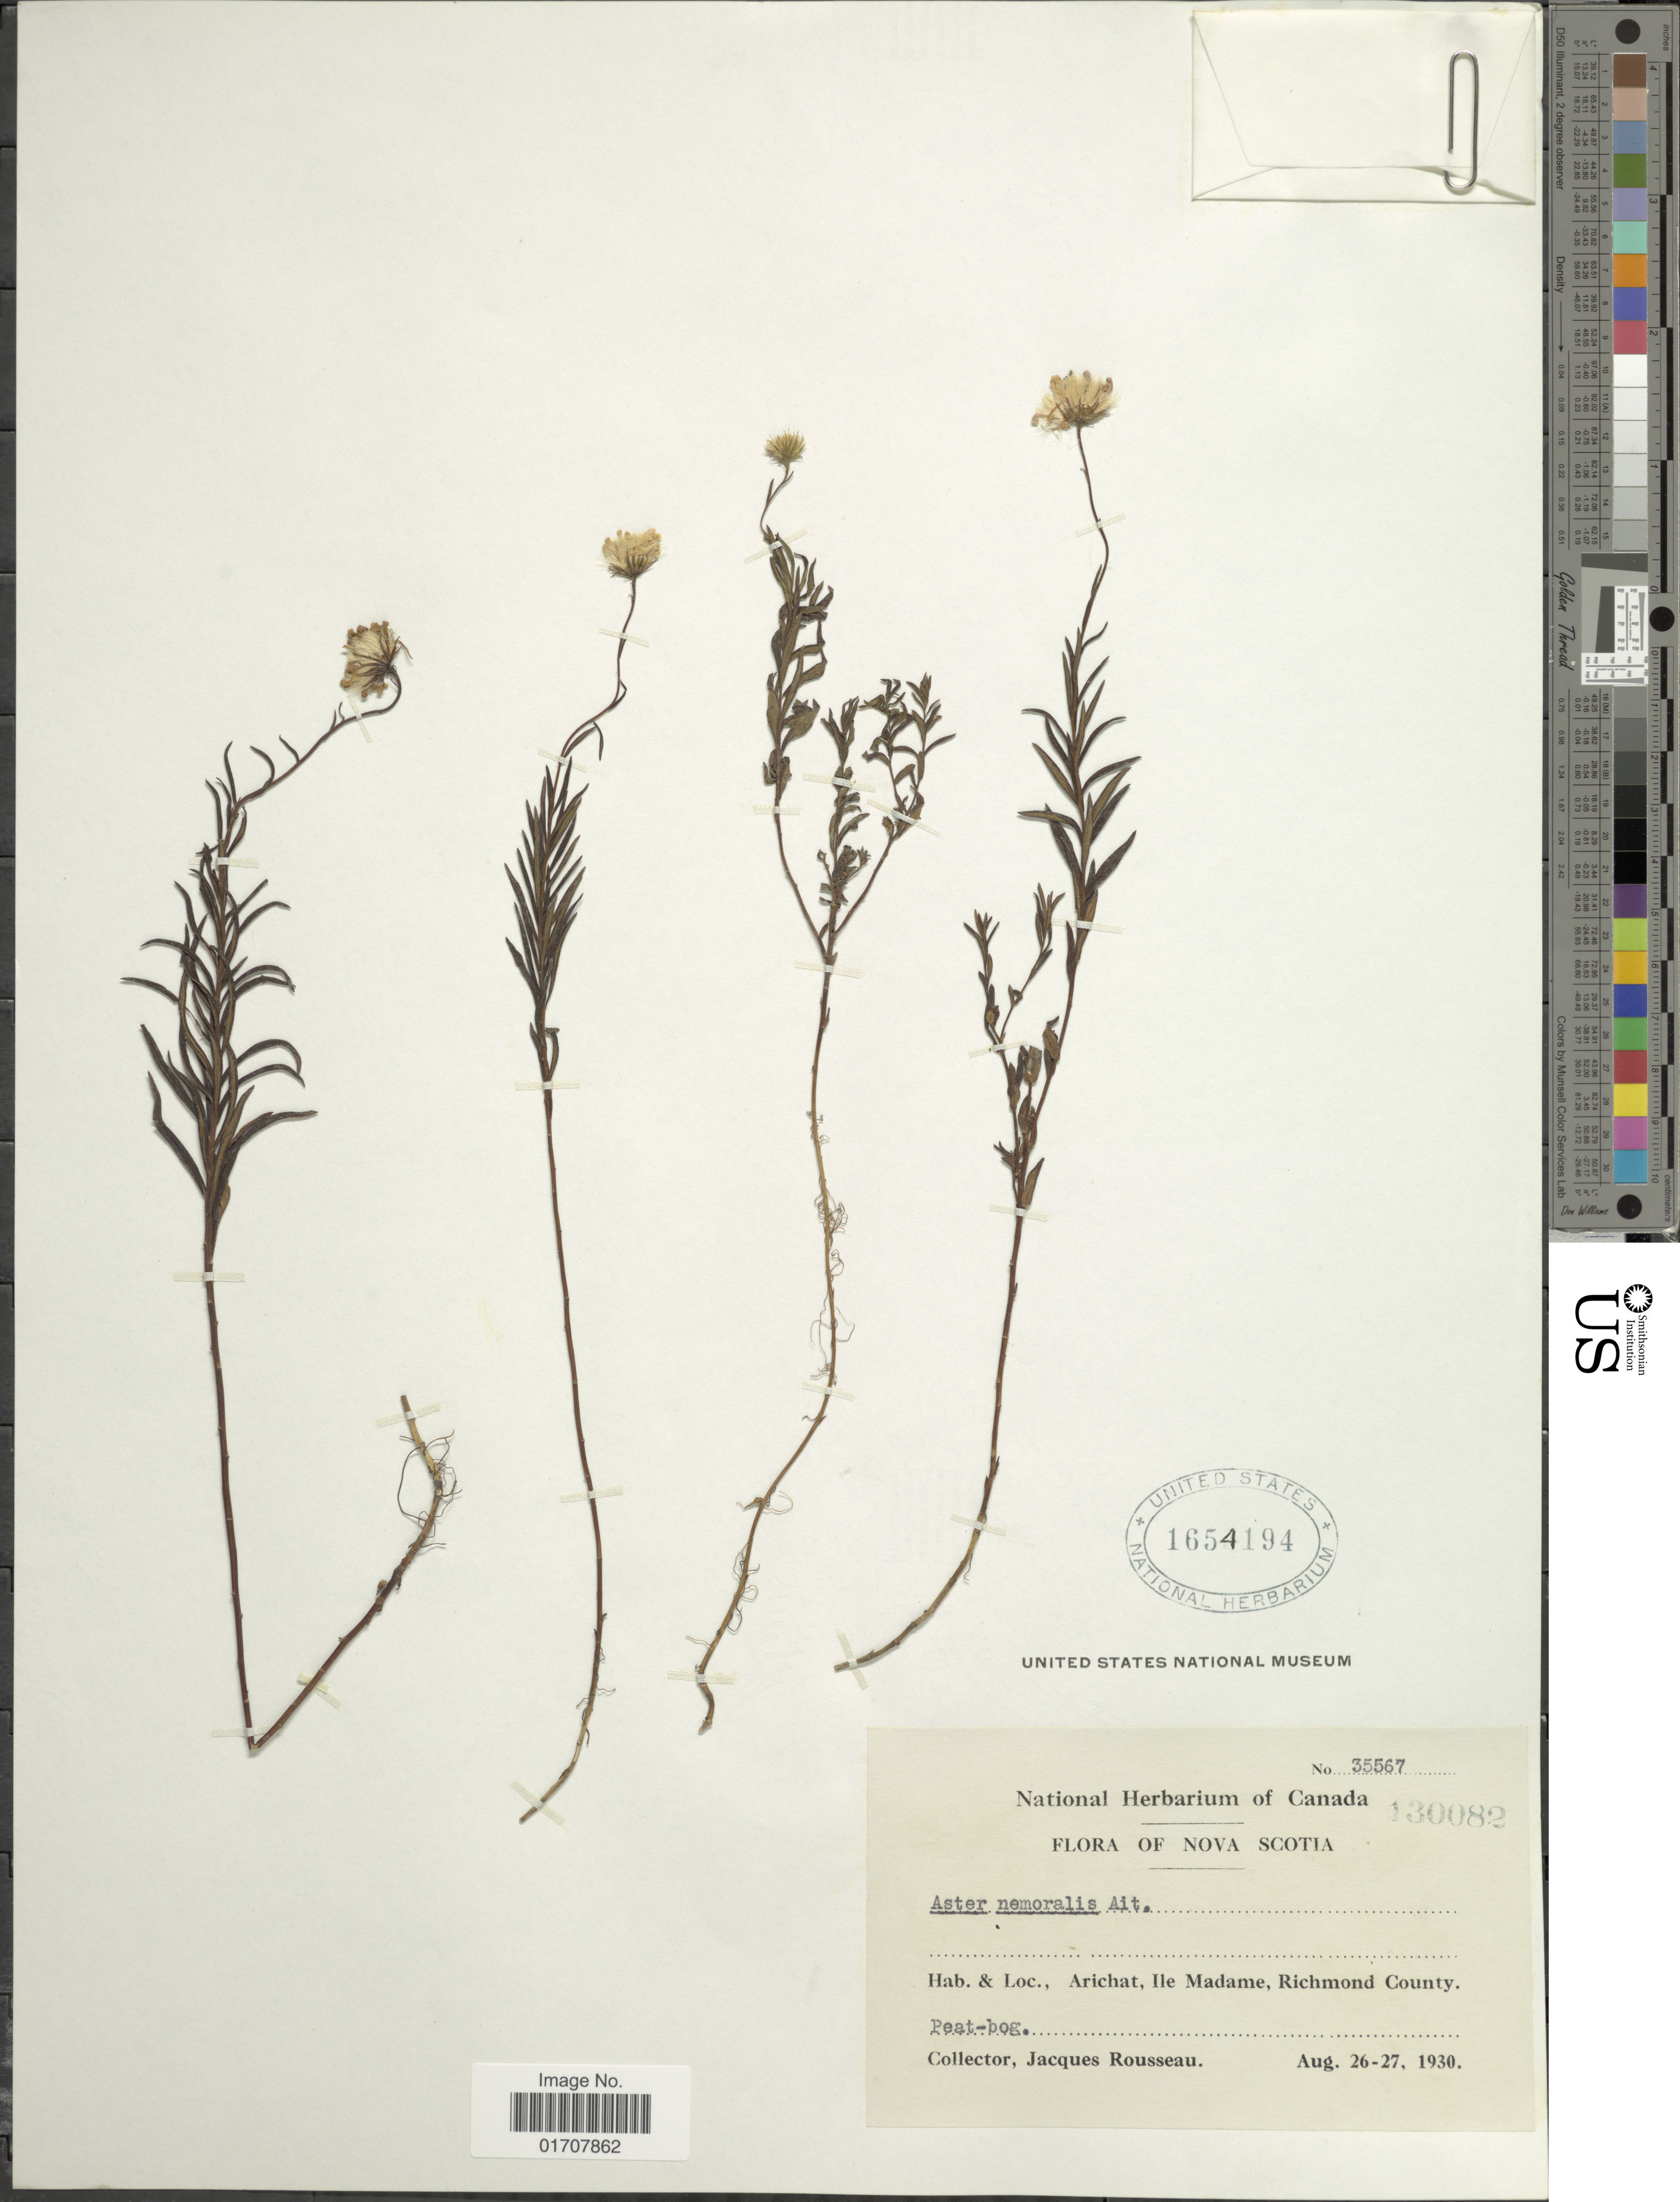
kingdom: Plantae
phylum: Tracheophyta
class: Magnoliopsida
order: Asterales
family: Asteraceae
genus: Oclemena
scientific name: Oclemena nemoralis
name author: (Aiton) Greene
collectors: J. Rousseau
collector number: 35567/130082?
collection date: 1930-08-26/1930-08-27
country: Canada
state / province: Nova Scotia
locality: Arichat, Ile Madame, Richmond County, Peat-bog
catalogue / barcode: US 1654194